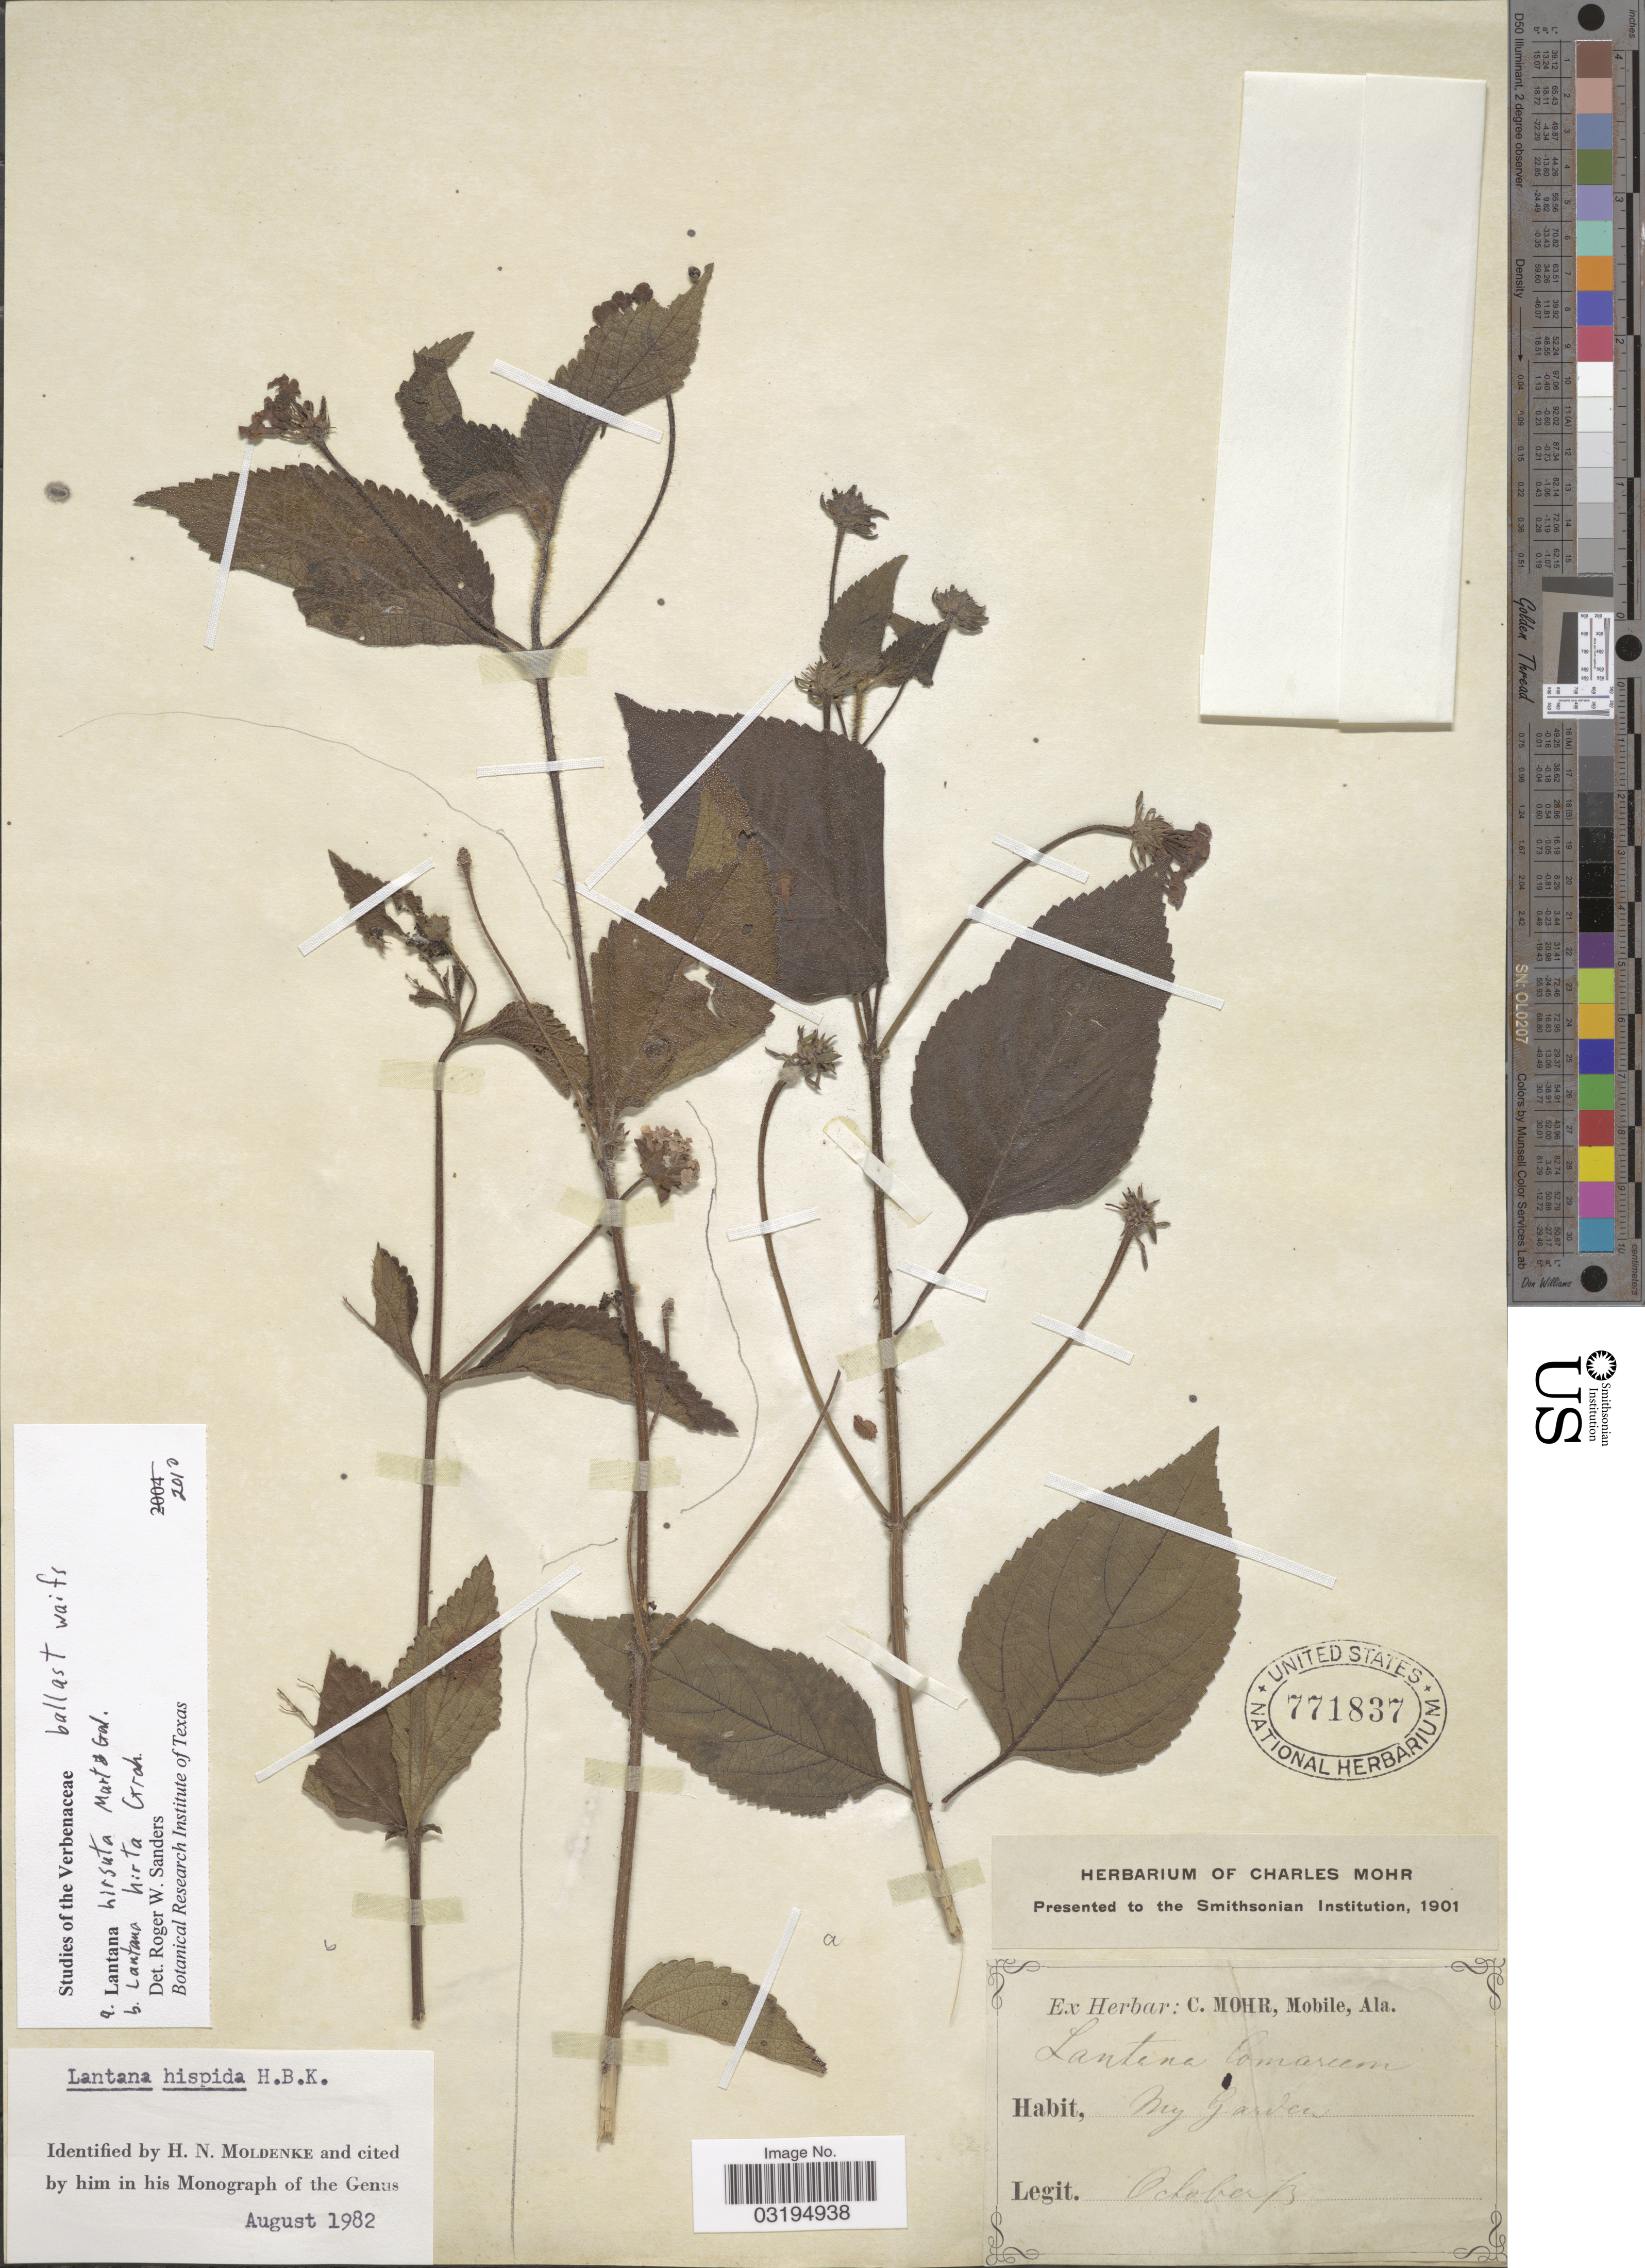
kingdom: Plantae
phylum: Tracheophyta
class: Magnoliopsida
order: Lamiales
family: Verbenaceae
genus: Lantana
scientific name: Lantana hirsuta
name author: M. Martens & Galeotti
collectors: ex herb. Charles Mohr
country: United States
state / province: Alabama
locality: My Garden.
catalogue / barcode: US 771837